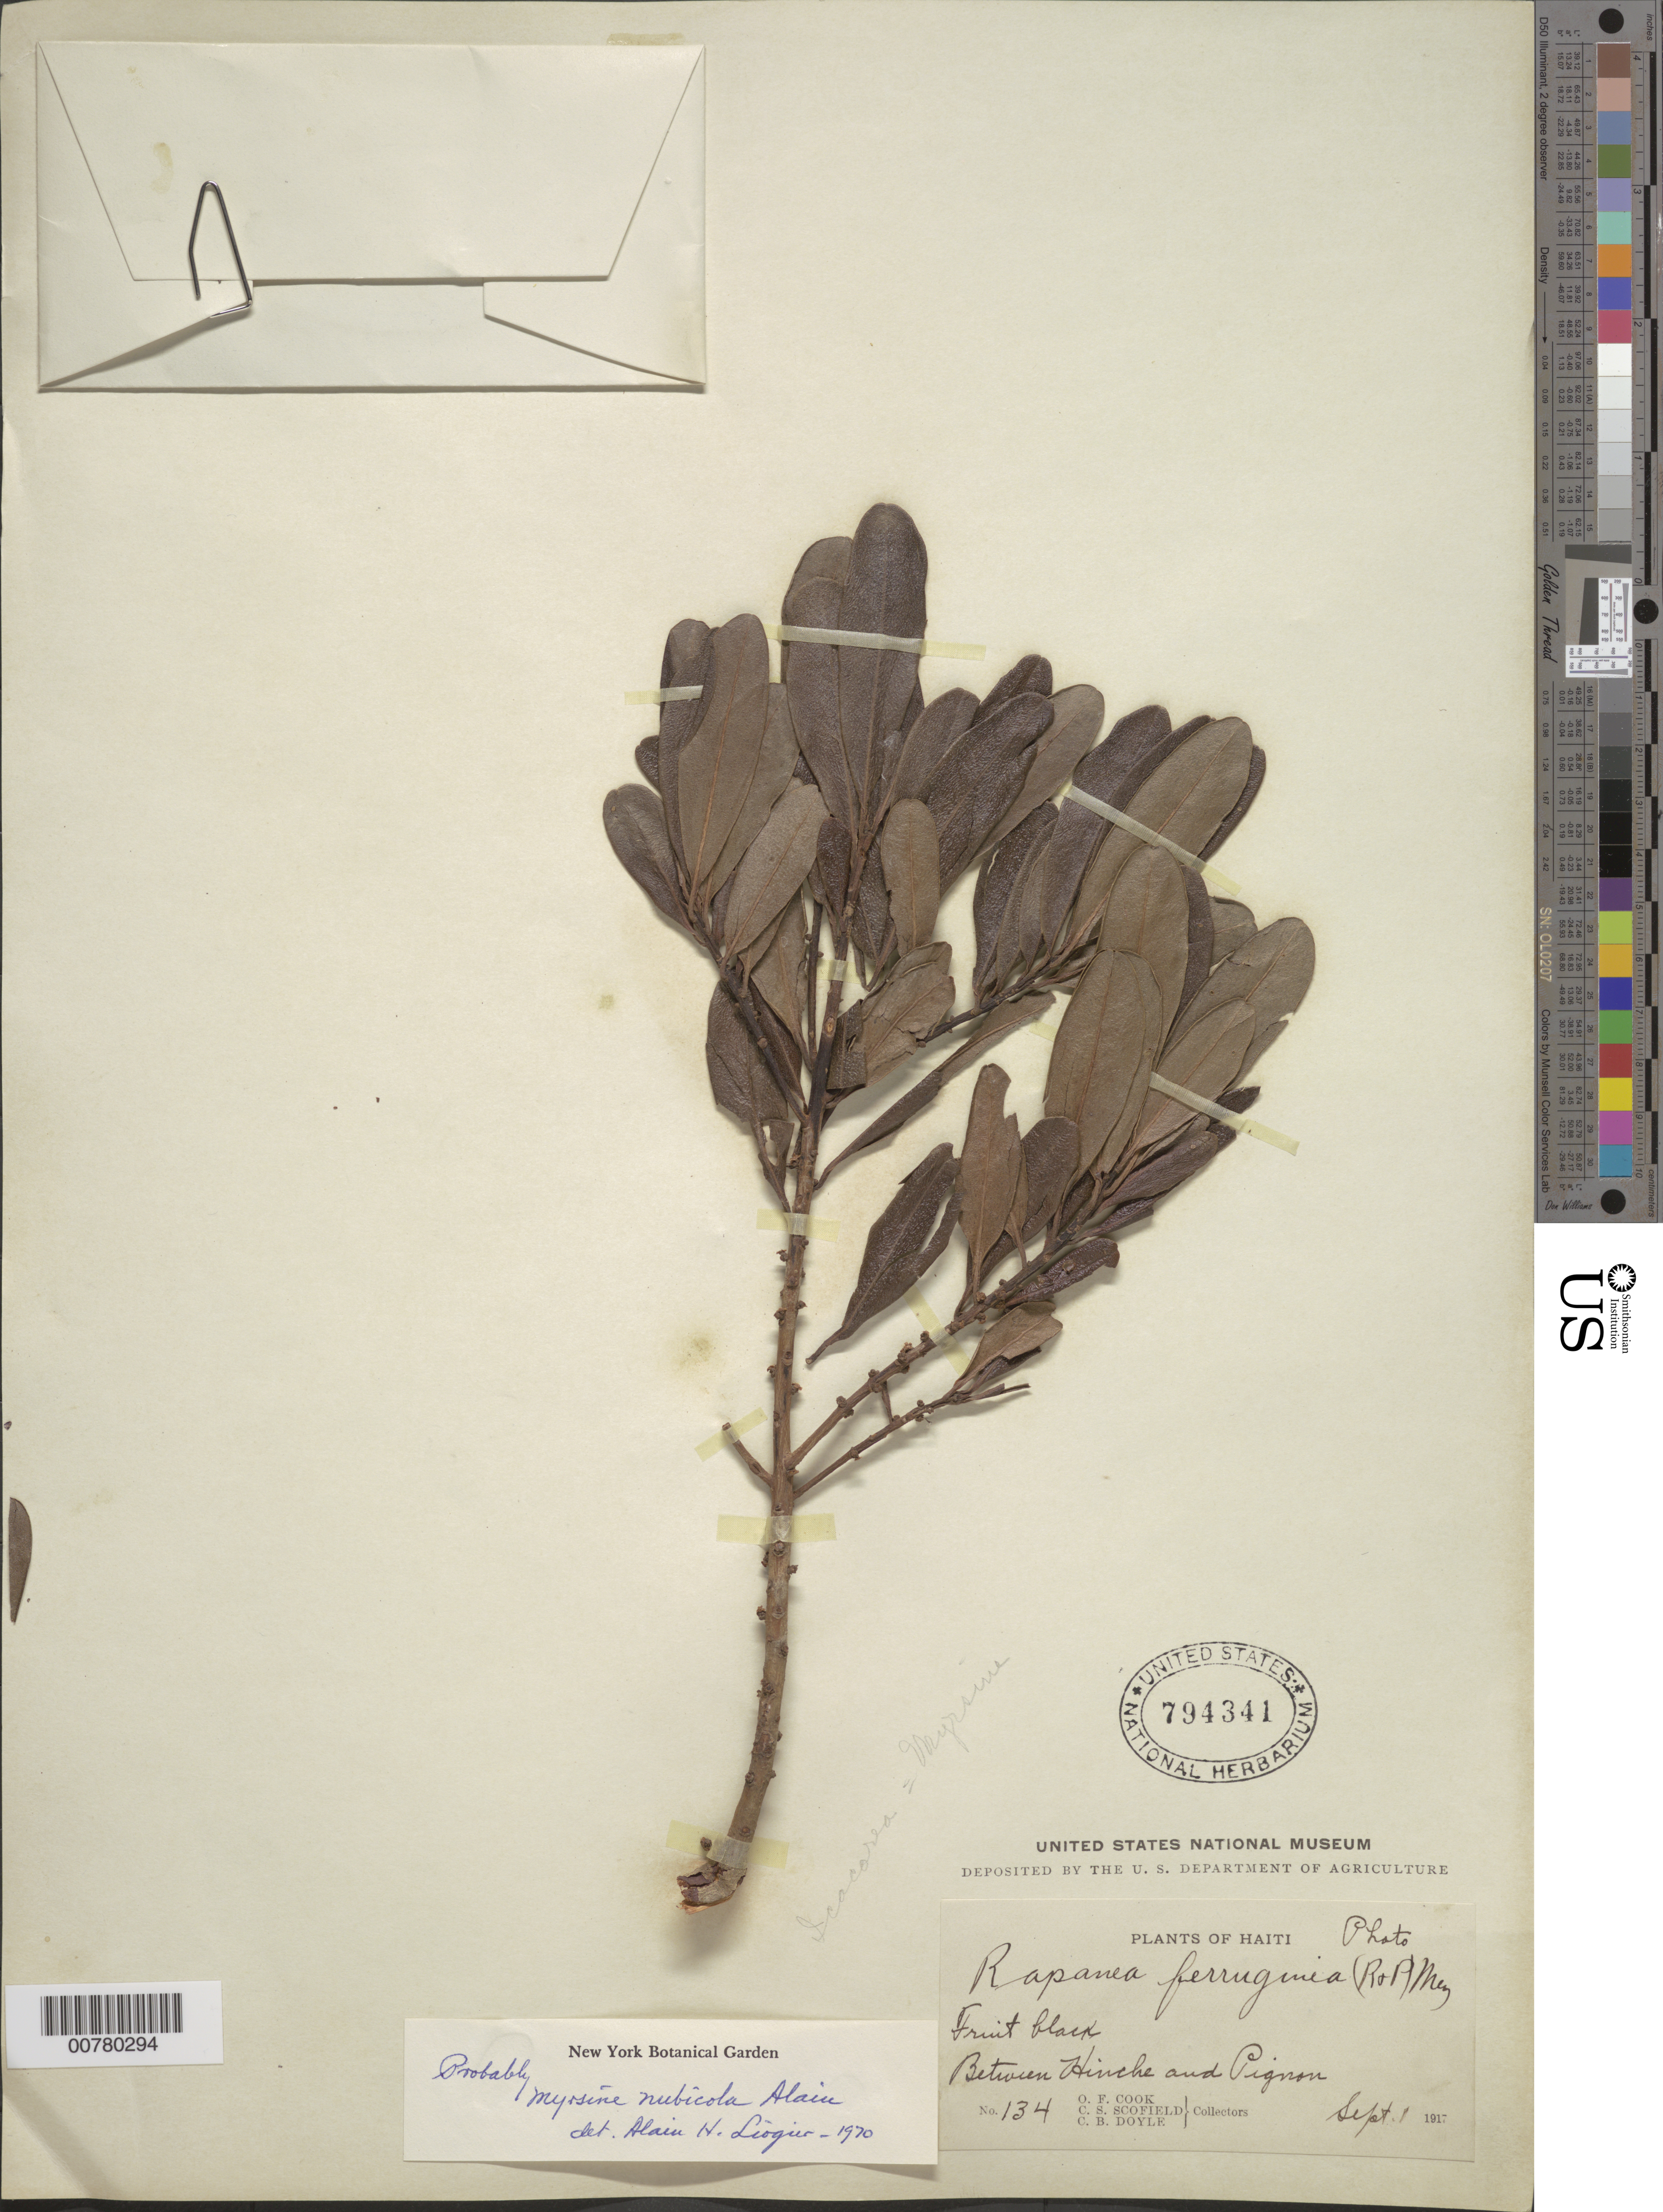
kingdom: Plantae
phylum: Tracheophyta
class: Magnoliopsida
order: Ericales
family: Primulaceae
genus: Myrsine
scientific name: Myrsine nubicola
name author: Alain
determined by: Liogier, Alain H.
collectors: O. F. Cook, C. Scofield & C. Doyle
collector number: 134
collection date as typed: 01 Sep 1917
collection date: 1917-09-01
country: Haiti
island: Hispaniola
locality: Between Hinche and Pignon.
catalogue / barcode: US 794341